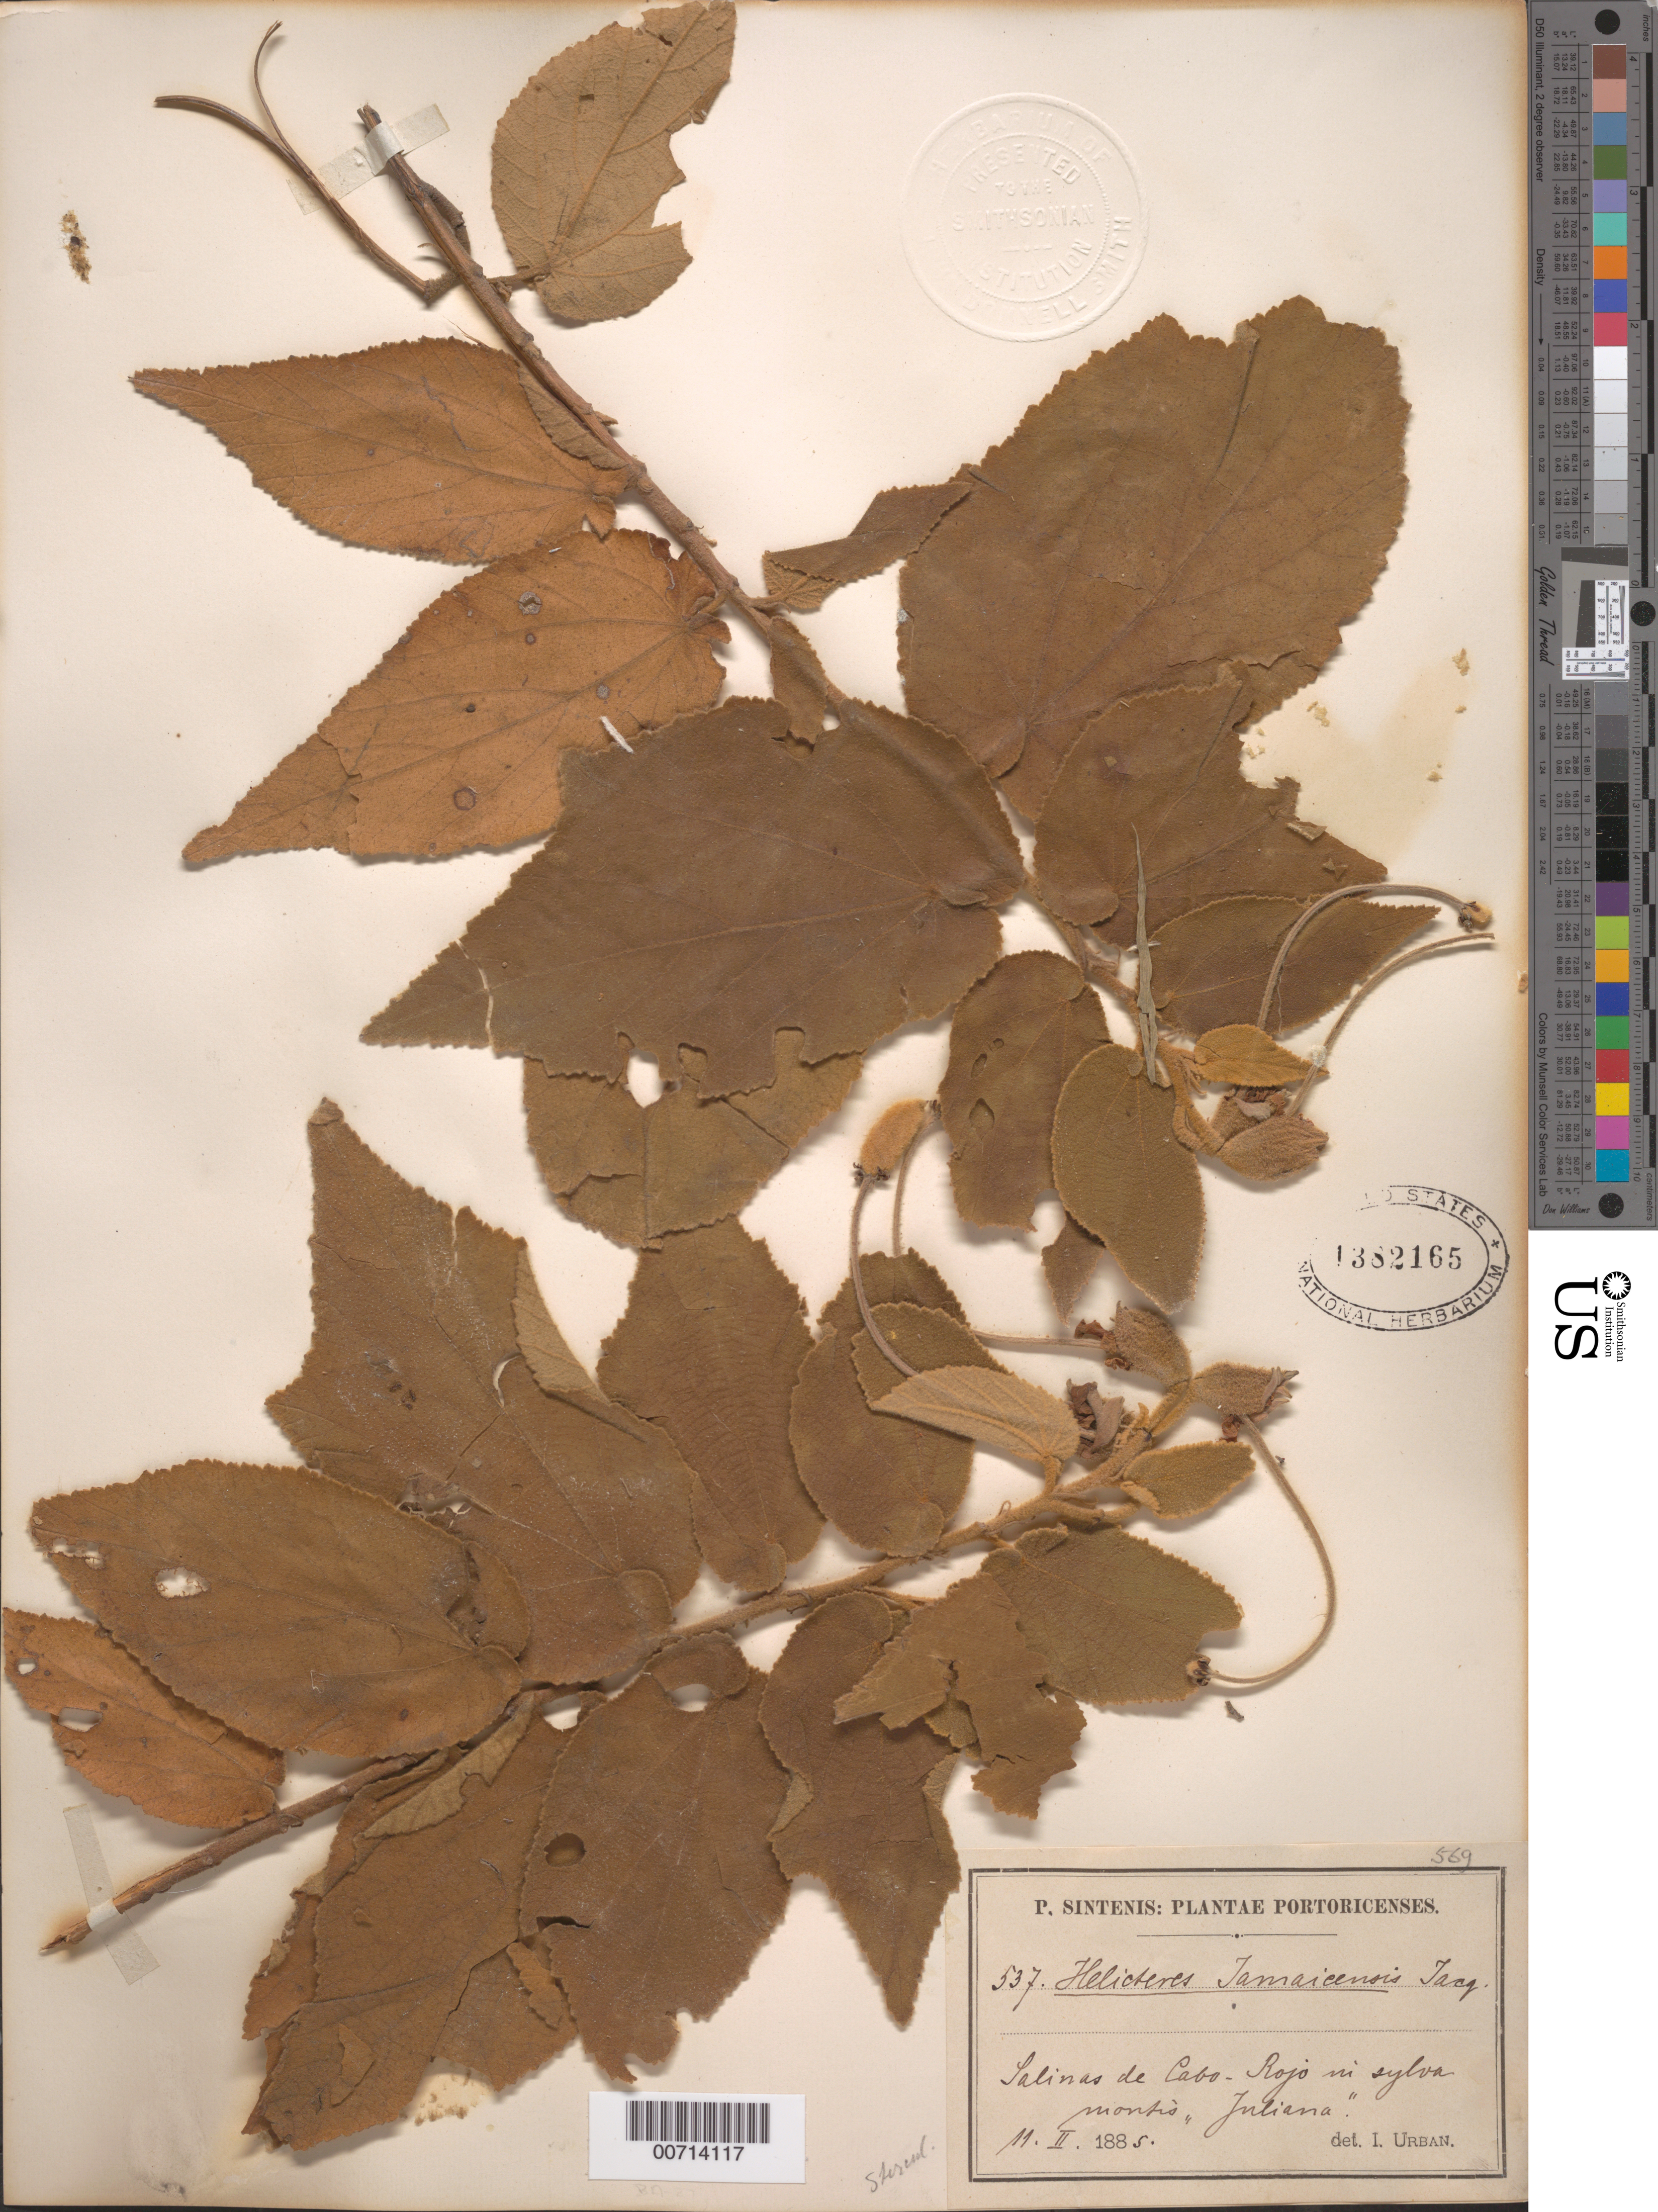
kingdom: Plantae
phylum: Tracheophyta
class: Magnoliopsida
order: Malvales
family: Malvaceae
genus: Helicteres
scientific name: Helicteres jamaicensis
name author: Jacq.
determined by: Urban, Ignatz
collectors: P. Sintenis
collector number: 537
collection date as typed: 11 Feb 1885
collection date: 1885-02-11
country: Puerto Rico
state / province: Cabo Rojo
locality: Salinas de Cabo Rojo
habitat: In sylva montis "Juliana"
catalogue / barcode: US 1382165